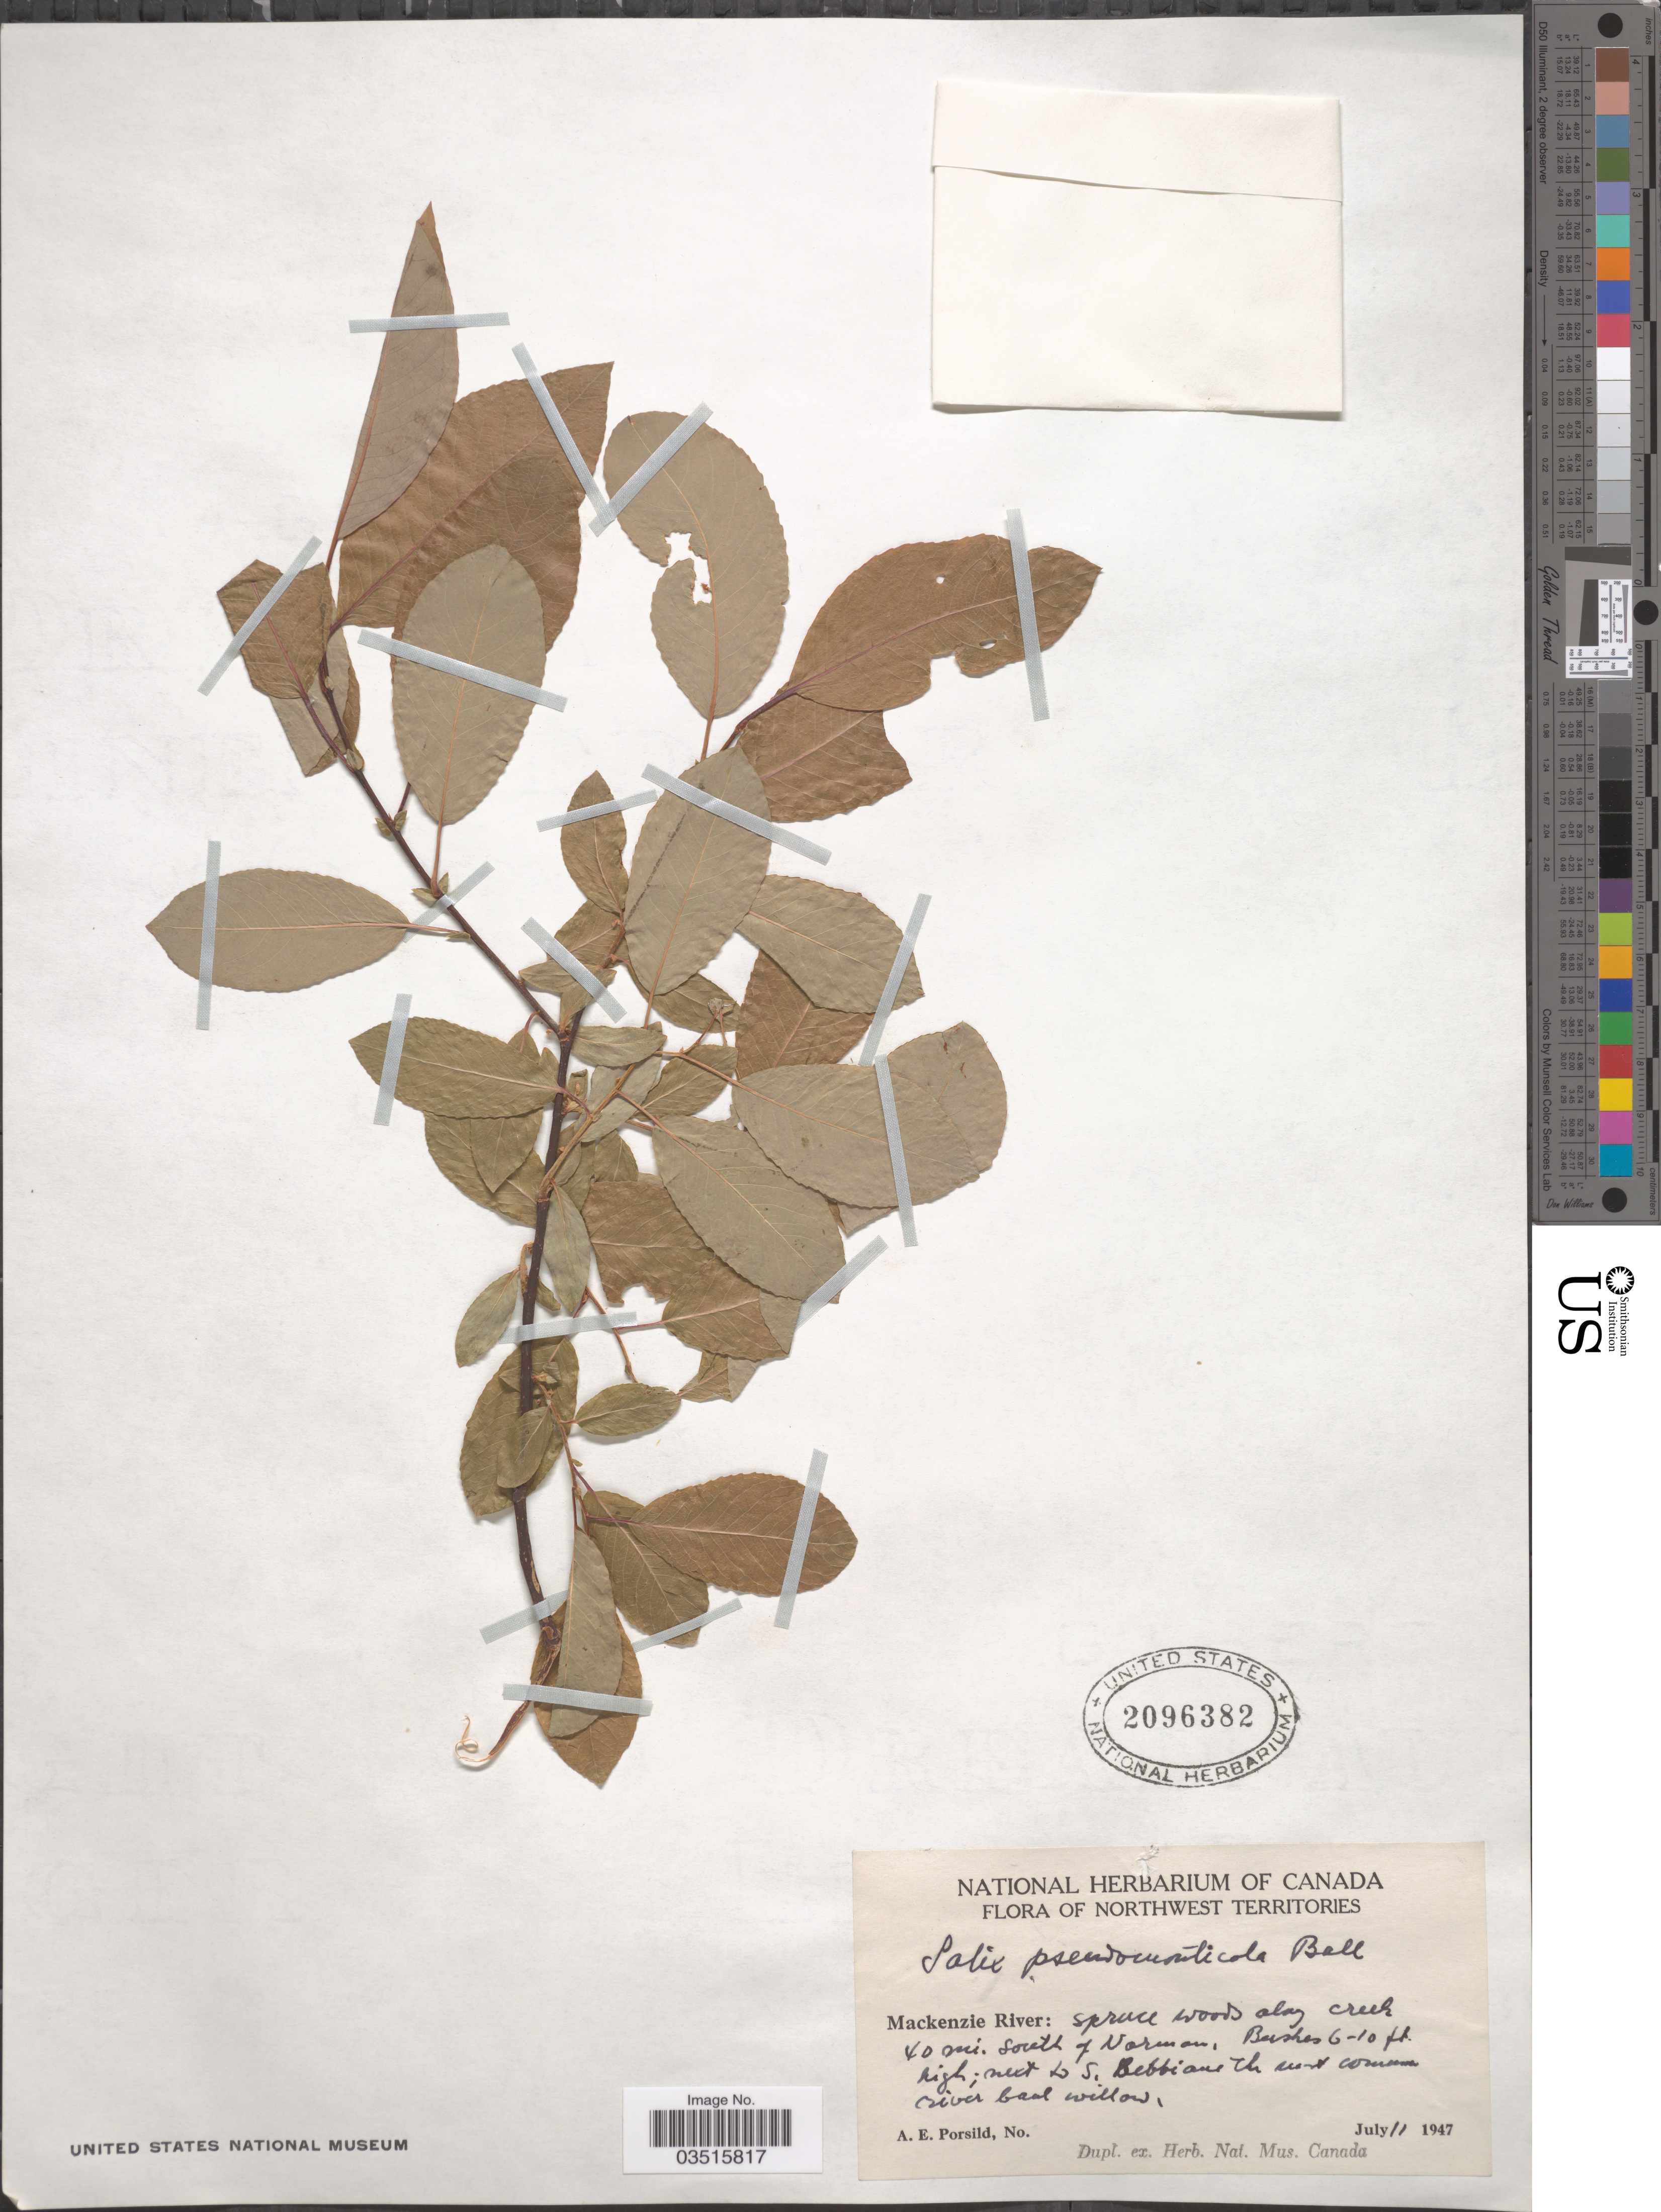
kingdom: Plantae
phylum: Tracheophyta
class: Magnoliopsida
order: Malpighiales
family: Salicaceae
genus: Salix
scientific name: Salix monticola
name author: Bebb.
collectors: A. E. Porsild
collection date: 1947-07-11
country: Canada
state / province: Northwest Territories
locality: Mackenzie River: spruce woods along creek 40 mi. south of Norman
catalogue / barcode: US 2096382